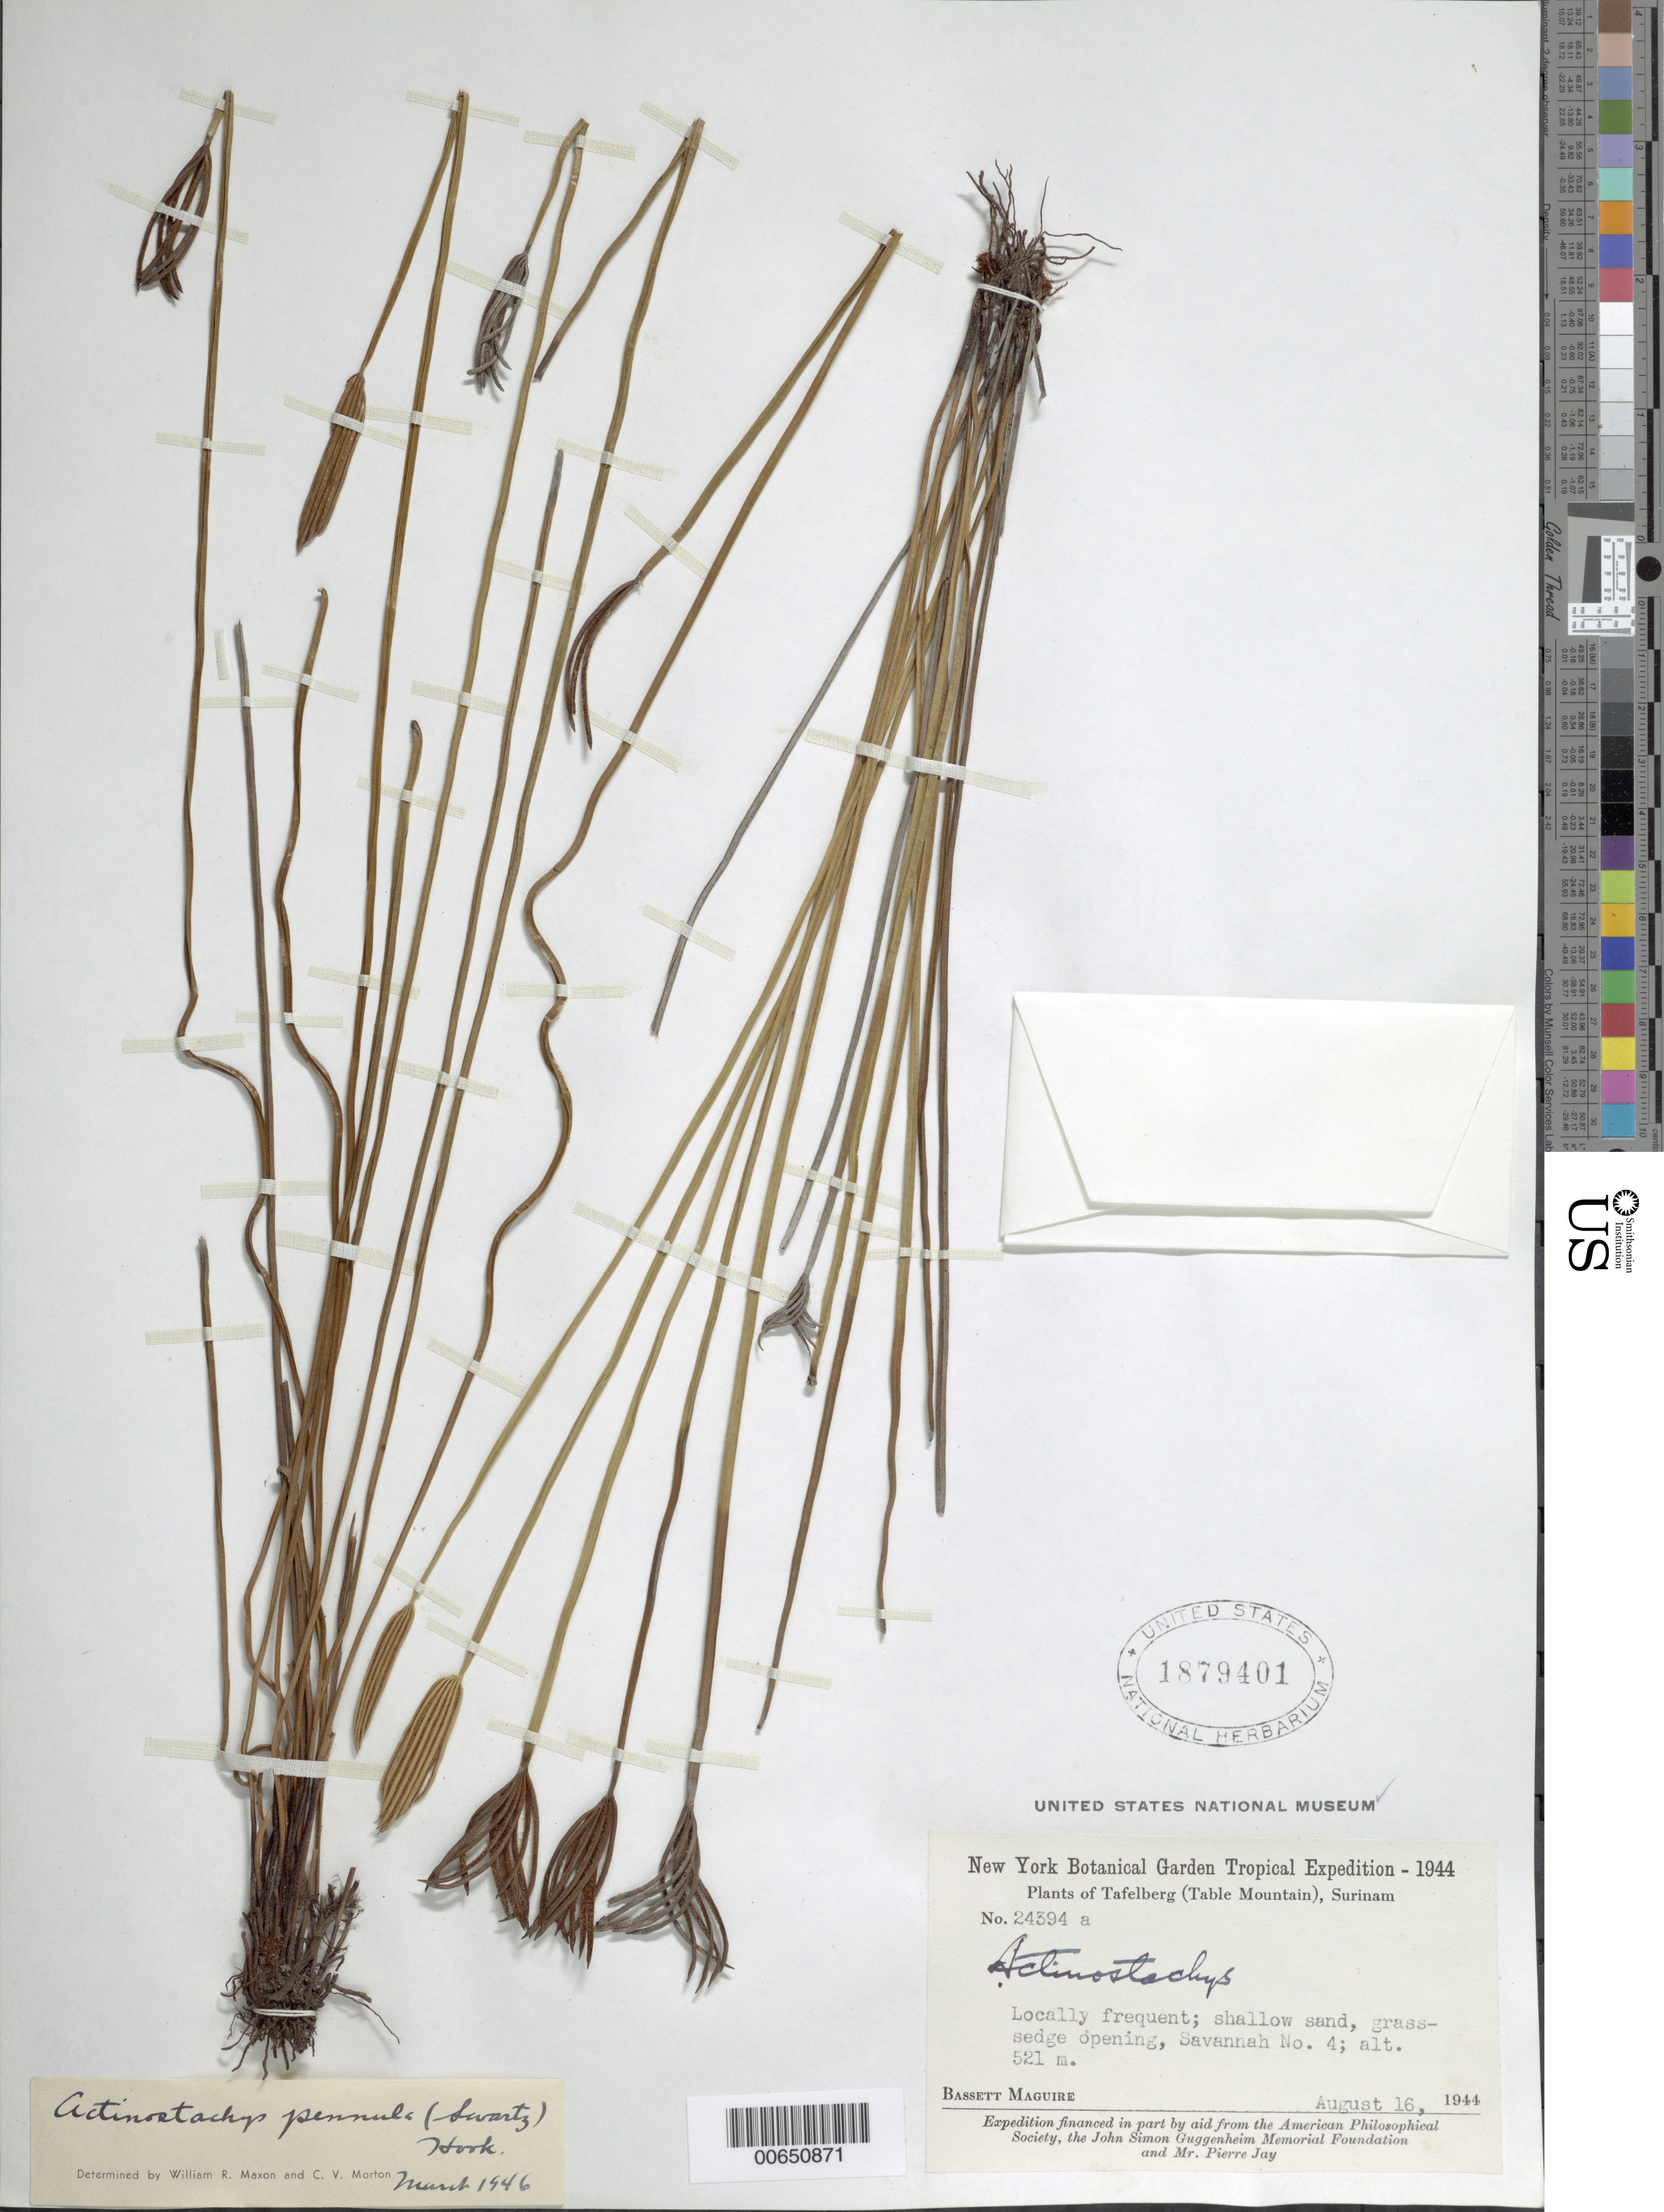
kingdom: Plantae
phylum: Tracheophyta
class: Polypodiopsida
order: Schizaeales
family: Schizaeaceae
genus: Actinostachys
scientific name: Actinostachys pennula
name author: (Sw.) Hook.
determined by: Maxon, W. R.; Morton, C. V.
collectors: B. Maguire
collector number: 24394 b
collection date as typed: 16-Aug-44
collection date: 1944-08-16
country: Suriname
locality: Tafelberg (Table Mountain), Savanna IV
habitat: Shallow sand; grass - sedge opening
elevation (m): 520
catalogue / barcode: US 1879401